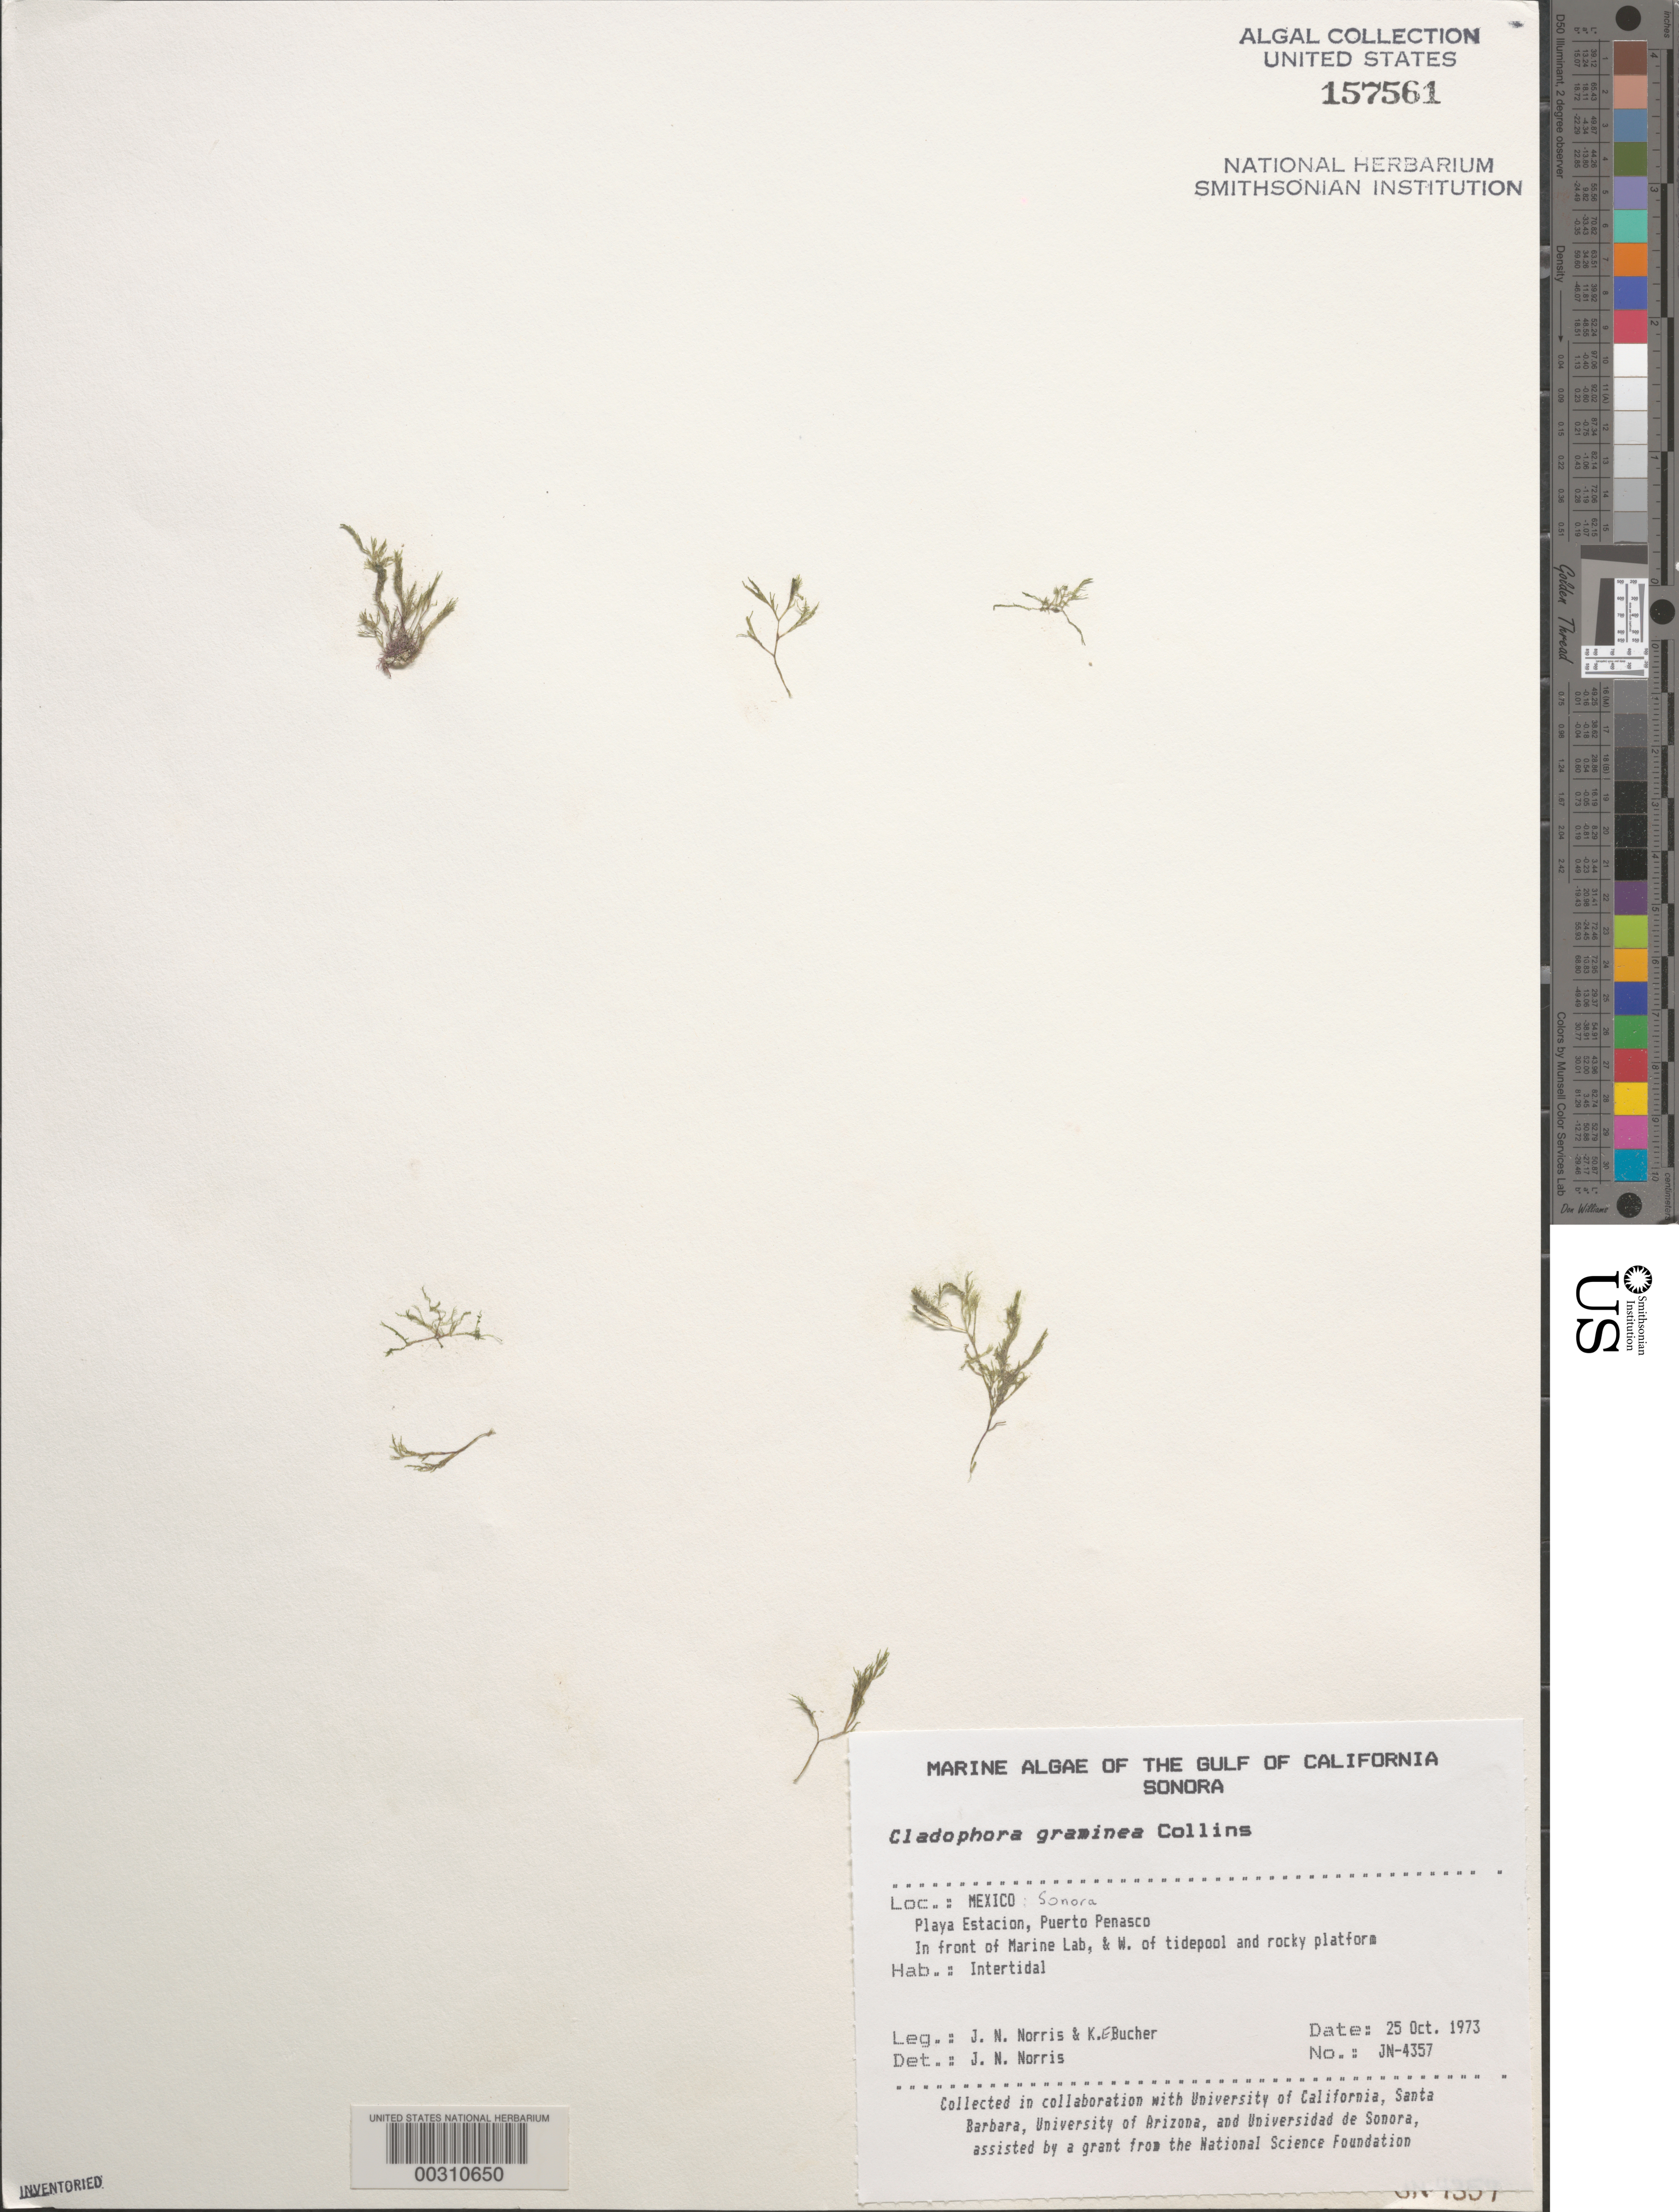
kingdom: Plantae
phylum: Chlorophyta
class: Ulvophyceae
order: Cladophorales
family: Cladophoraceae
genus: Cladophora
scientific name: Cladophora graminea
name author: Collins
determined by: Norris, James N.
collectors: J. N. Norris & K. E. Bucher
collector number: JN-4357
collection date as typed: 25 Oct 1973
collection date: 1973-10-25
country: Mexico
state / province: Sonora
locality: Playa Estacion, Puerto Penasco, marine laboratory shore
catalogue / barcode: US 157561